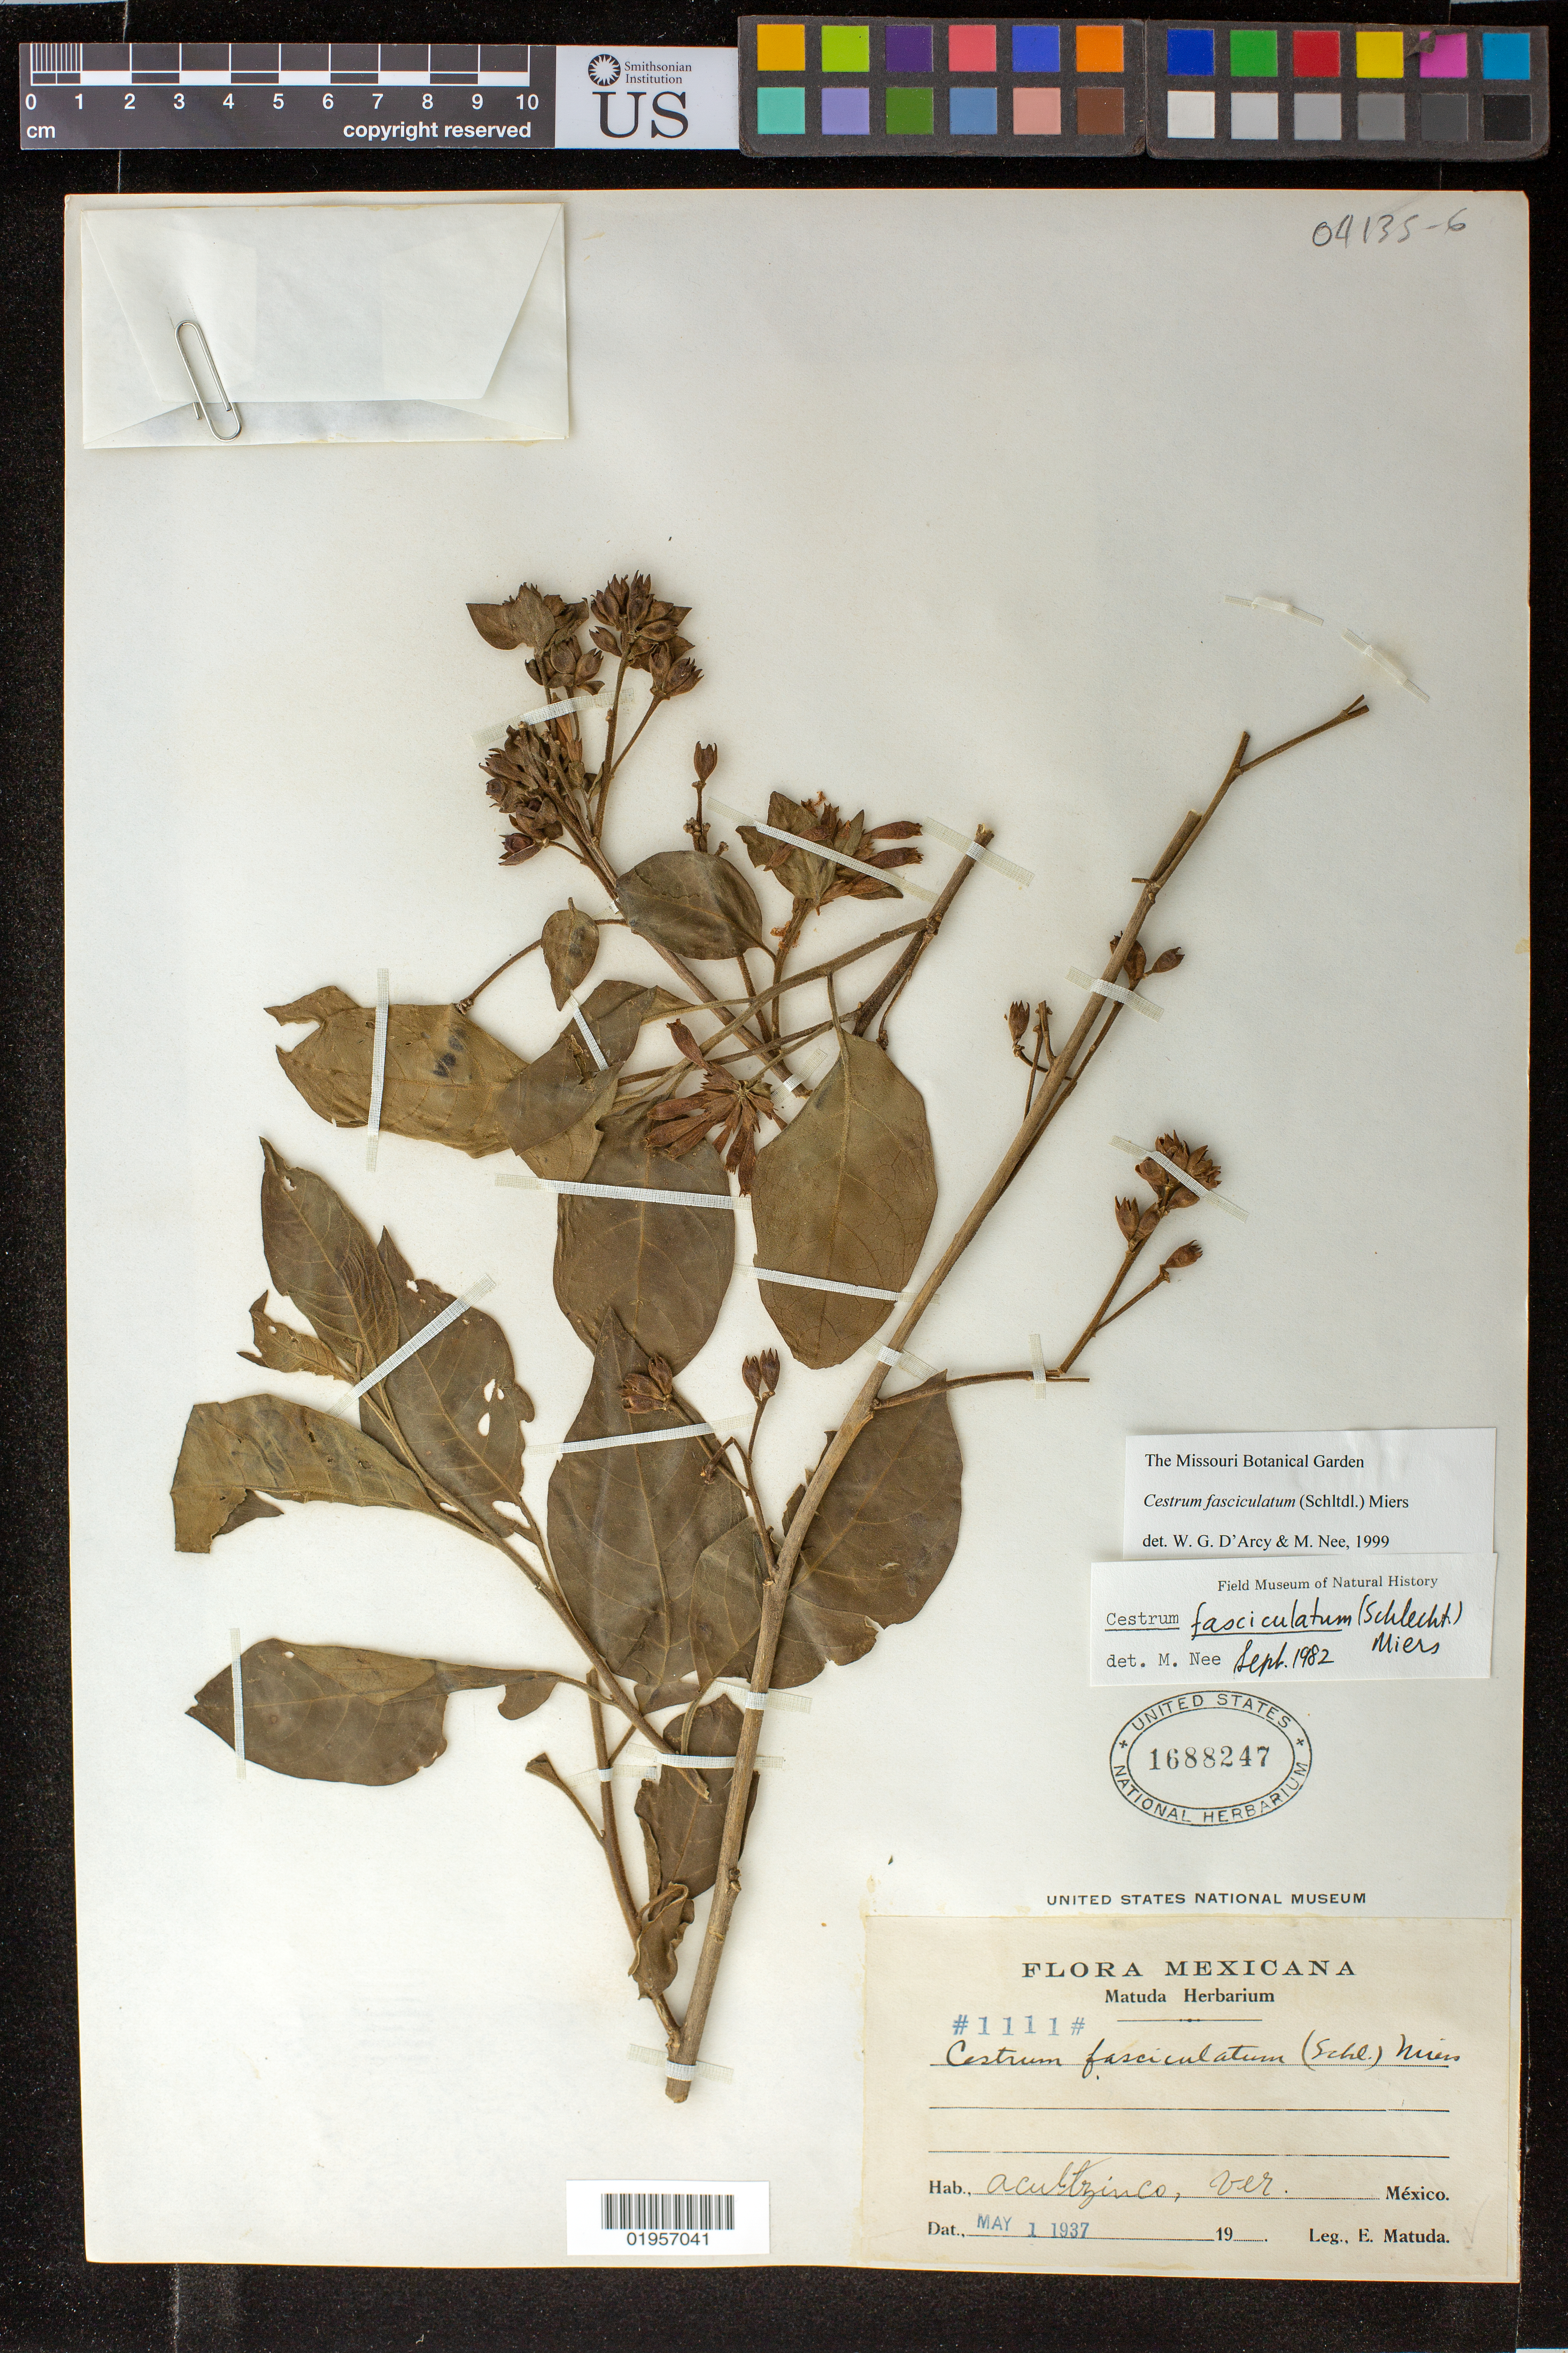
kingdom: Plantae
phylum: Tracheophyta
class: Magnoliopsida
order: Solanales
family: Solanaceae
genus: Cestrum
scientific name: Cestrum fasciculatum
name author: (Schltdl.) Miers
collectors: E. Matuda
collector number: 1111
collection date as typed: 01 May 1937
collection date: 1937-05-01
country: Mexico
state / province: Veracruz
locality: Acultzinco.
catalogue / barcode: US 1688247